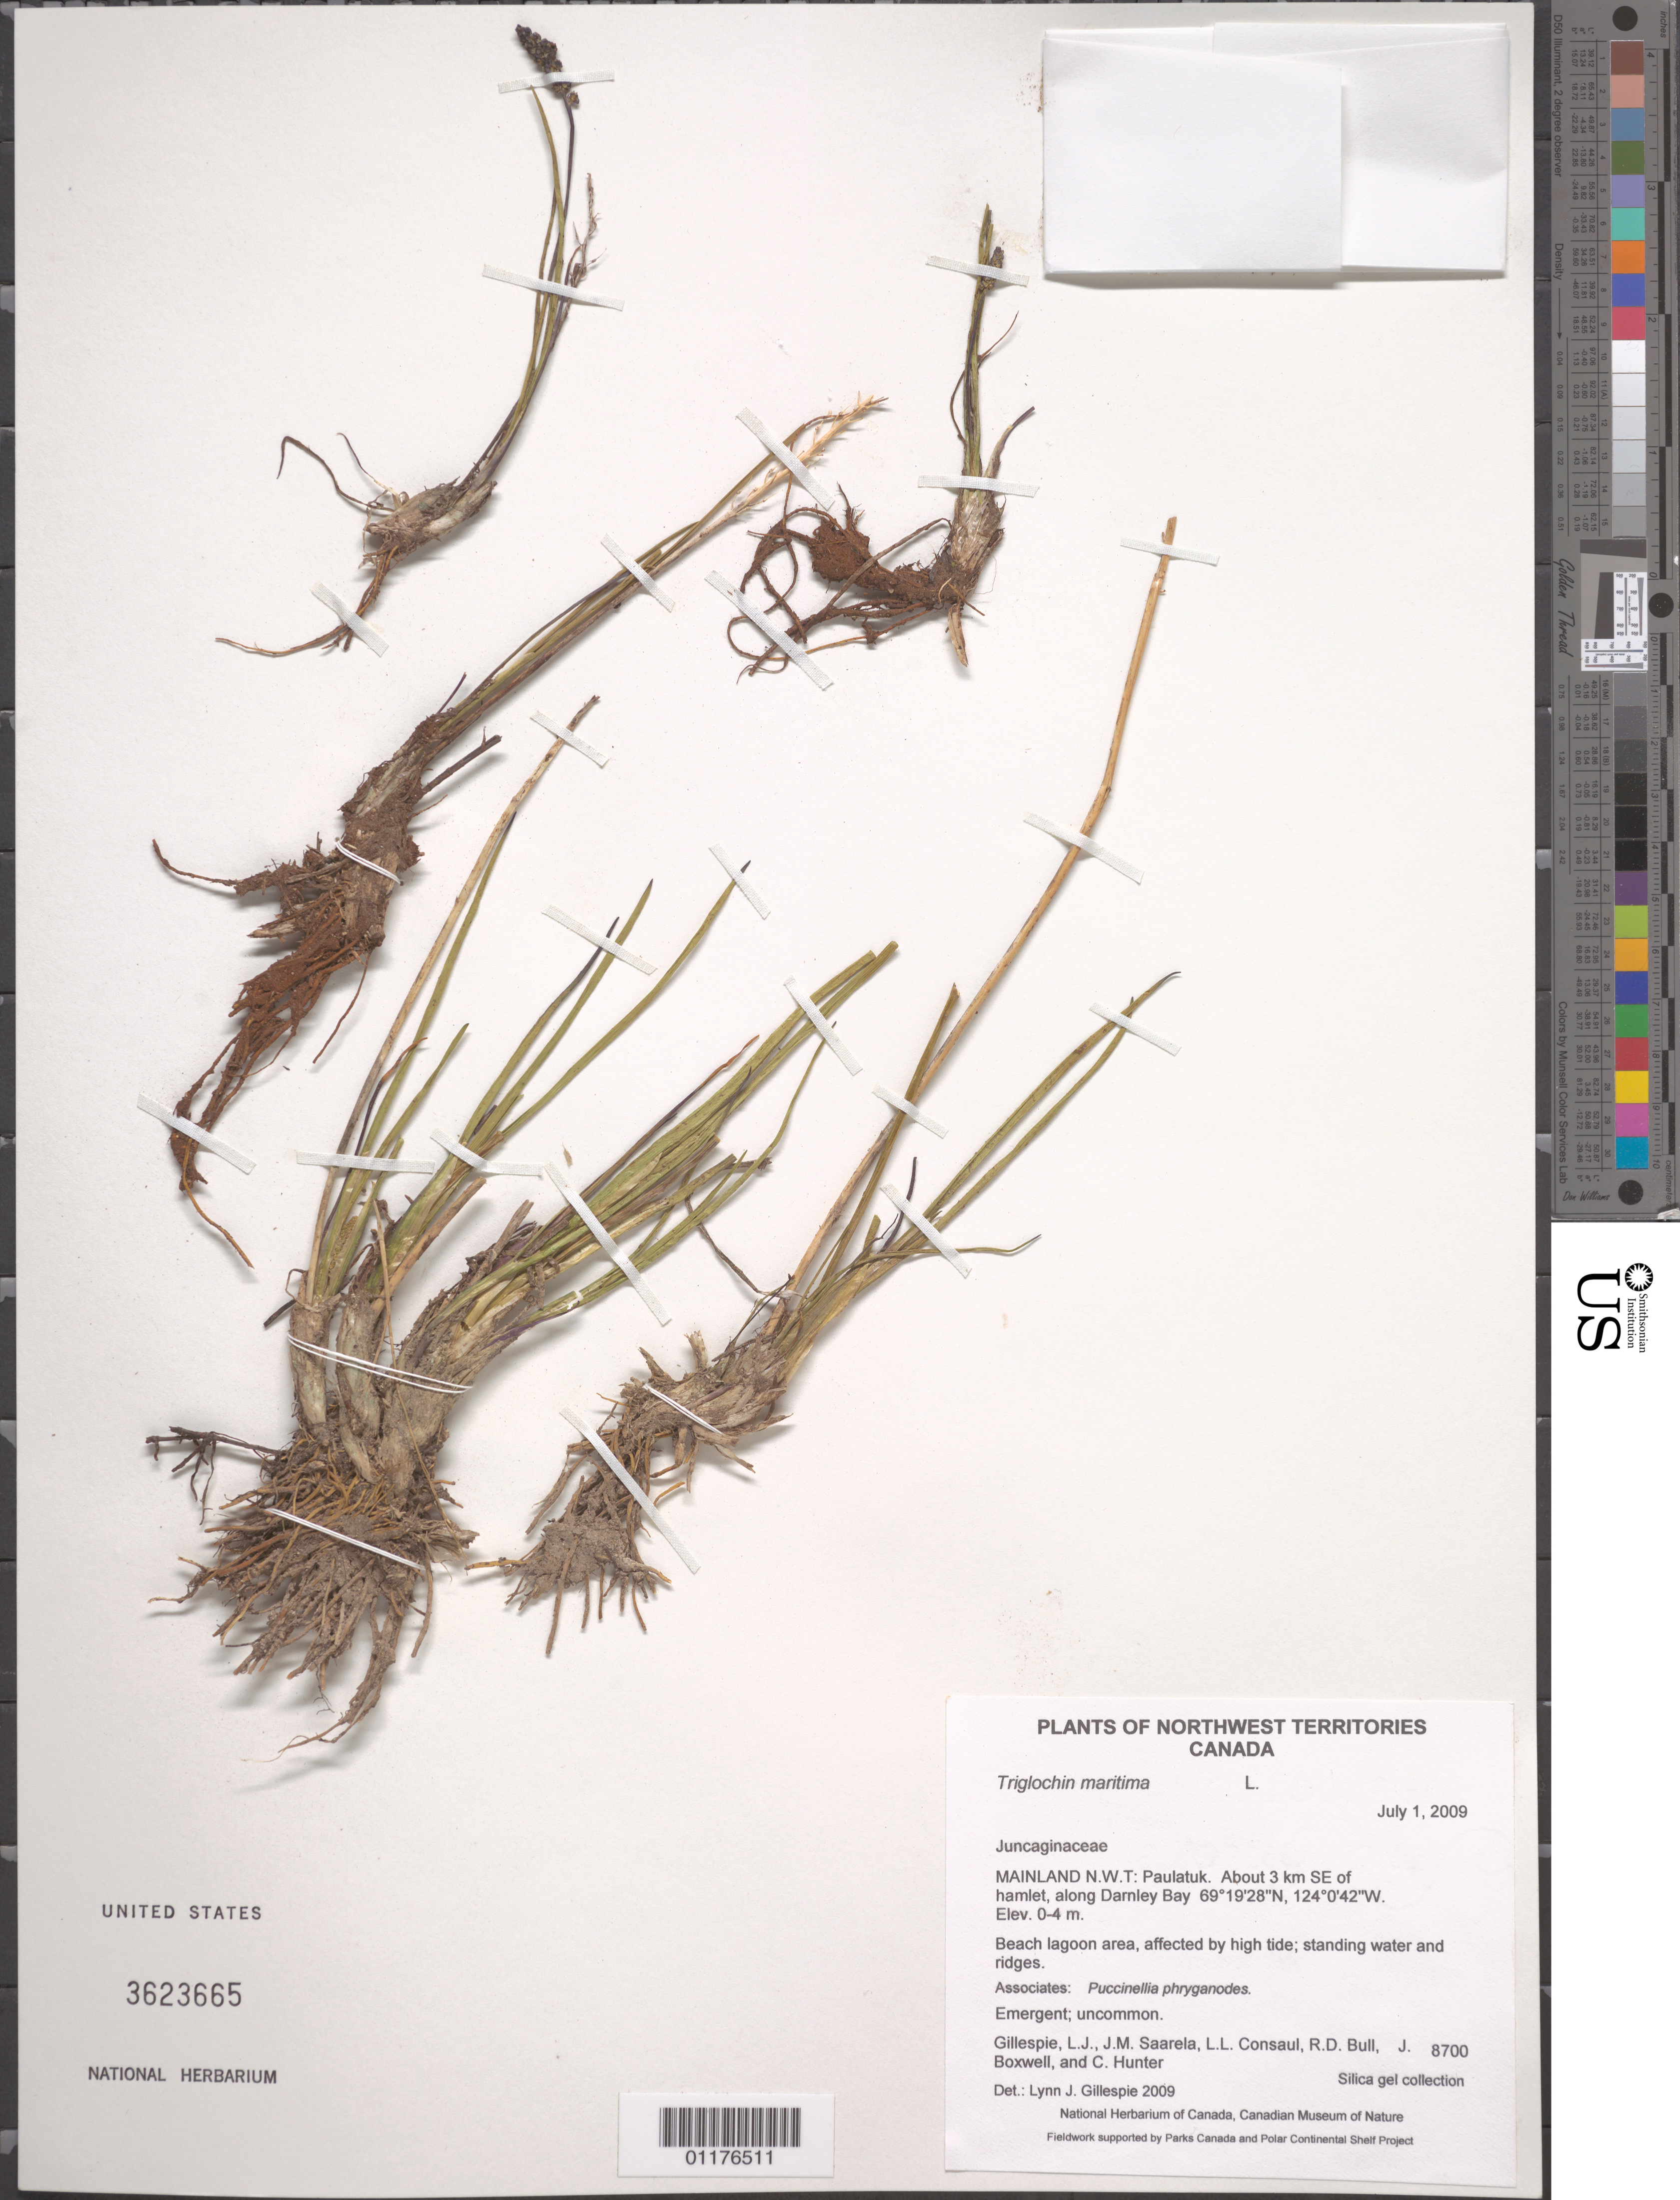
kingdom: Plantae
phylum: Tracheophyta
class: Liliopsida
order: Alismatales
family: Juncaginaceae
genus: Triglochin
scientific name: Triglochin maritima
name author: L.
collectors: L. J. Gillespie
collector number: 8700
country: Canada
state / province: Northwest Territories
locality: Mainland, SE of hamlet, along Darnley Bay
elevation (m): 0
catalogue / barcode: US 3623665